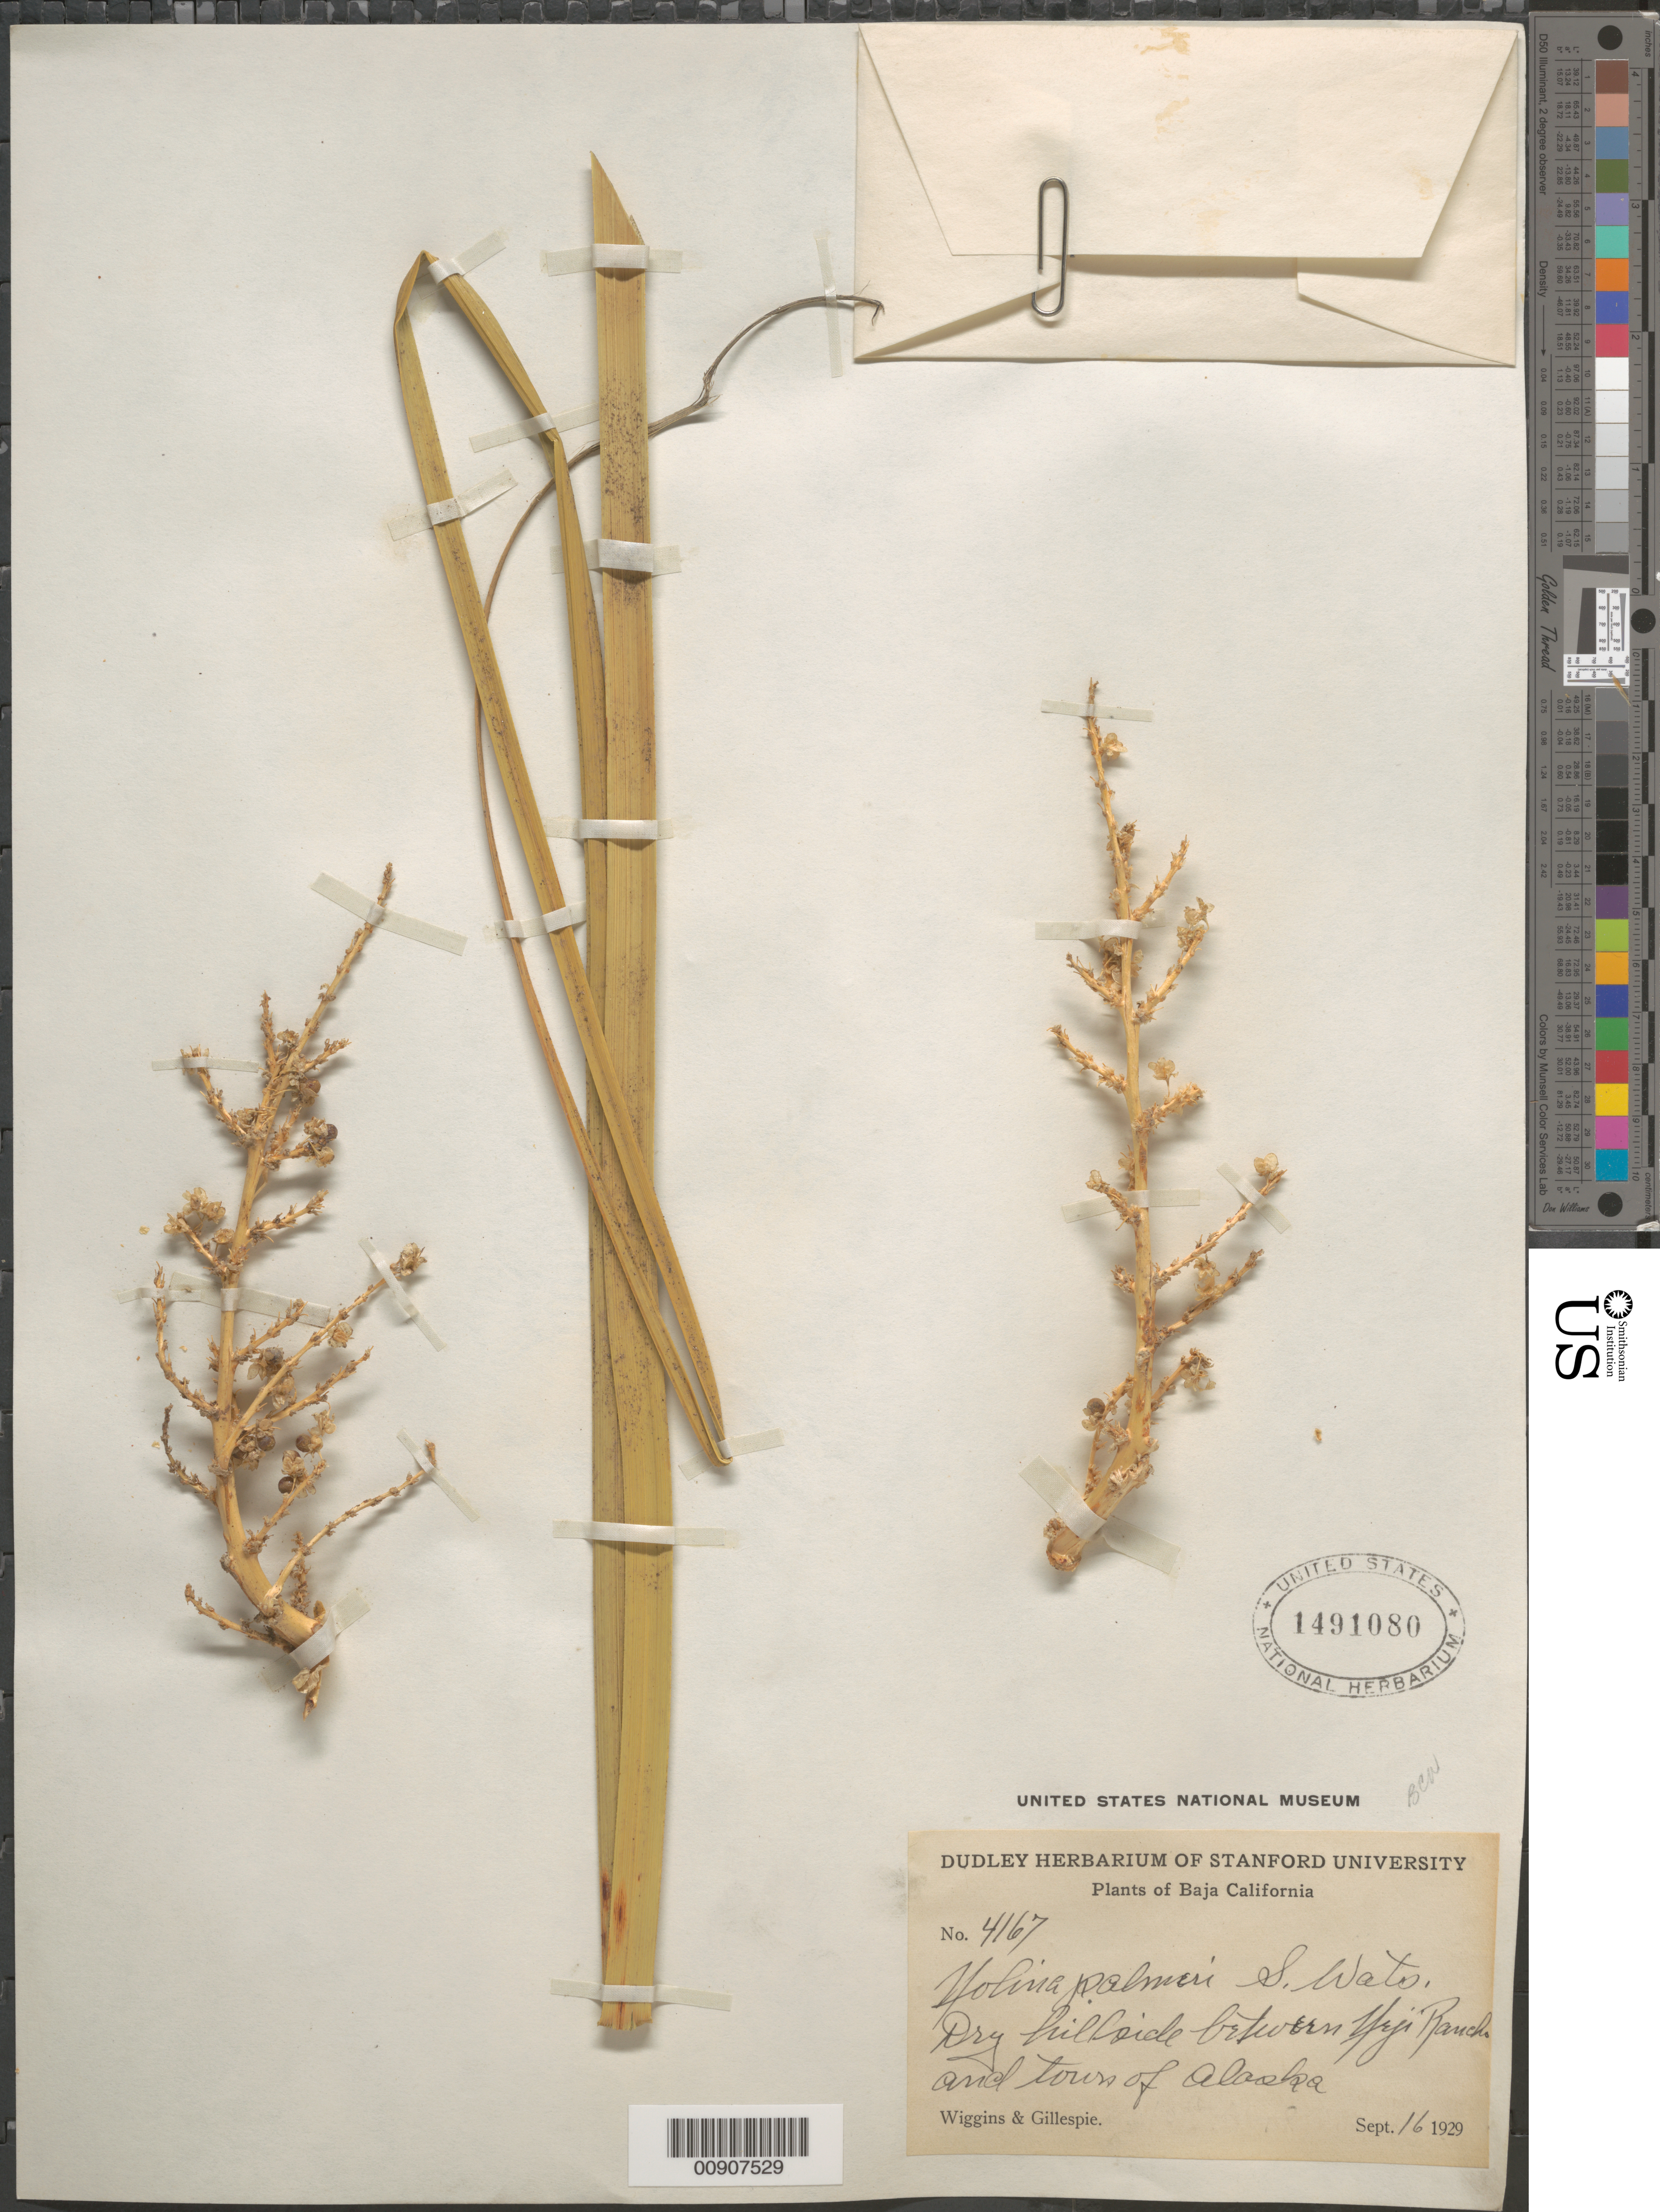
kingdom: Plantae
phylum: Tracheophyta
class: Liliopsida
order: Asparagales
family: Asparagaceae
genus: Nolina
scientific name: Nolina palmeri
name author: S. Watson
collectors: -- Wiggins & -- Gillespie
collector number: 4167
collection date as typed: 16 Sep 1929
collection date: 1929-09-16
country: Mexico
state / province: Baja California Norte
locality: Between Yeji Ranch and town of Alaska, Baja California.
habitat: Dry hillside.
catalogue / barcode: US 1491080